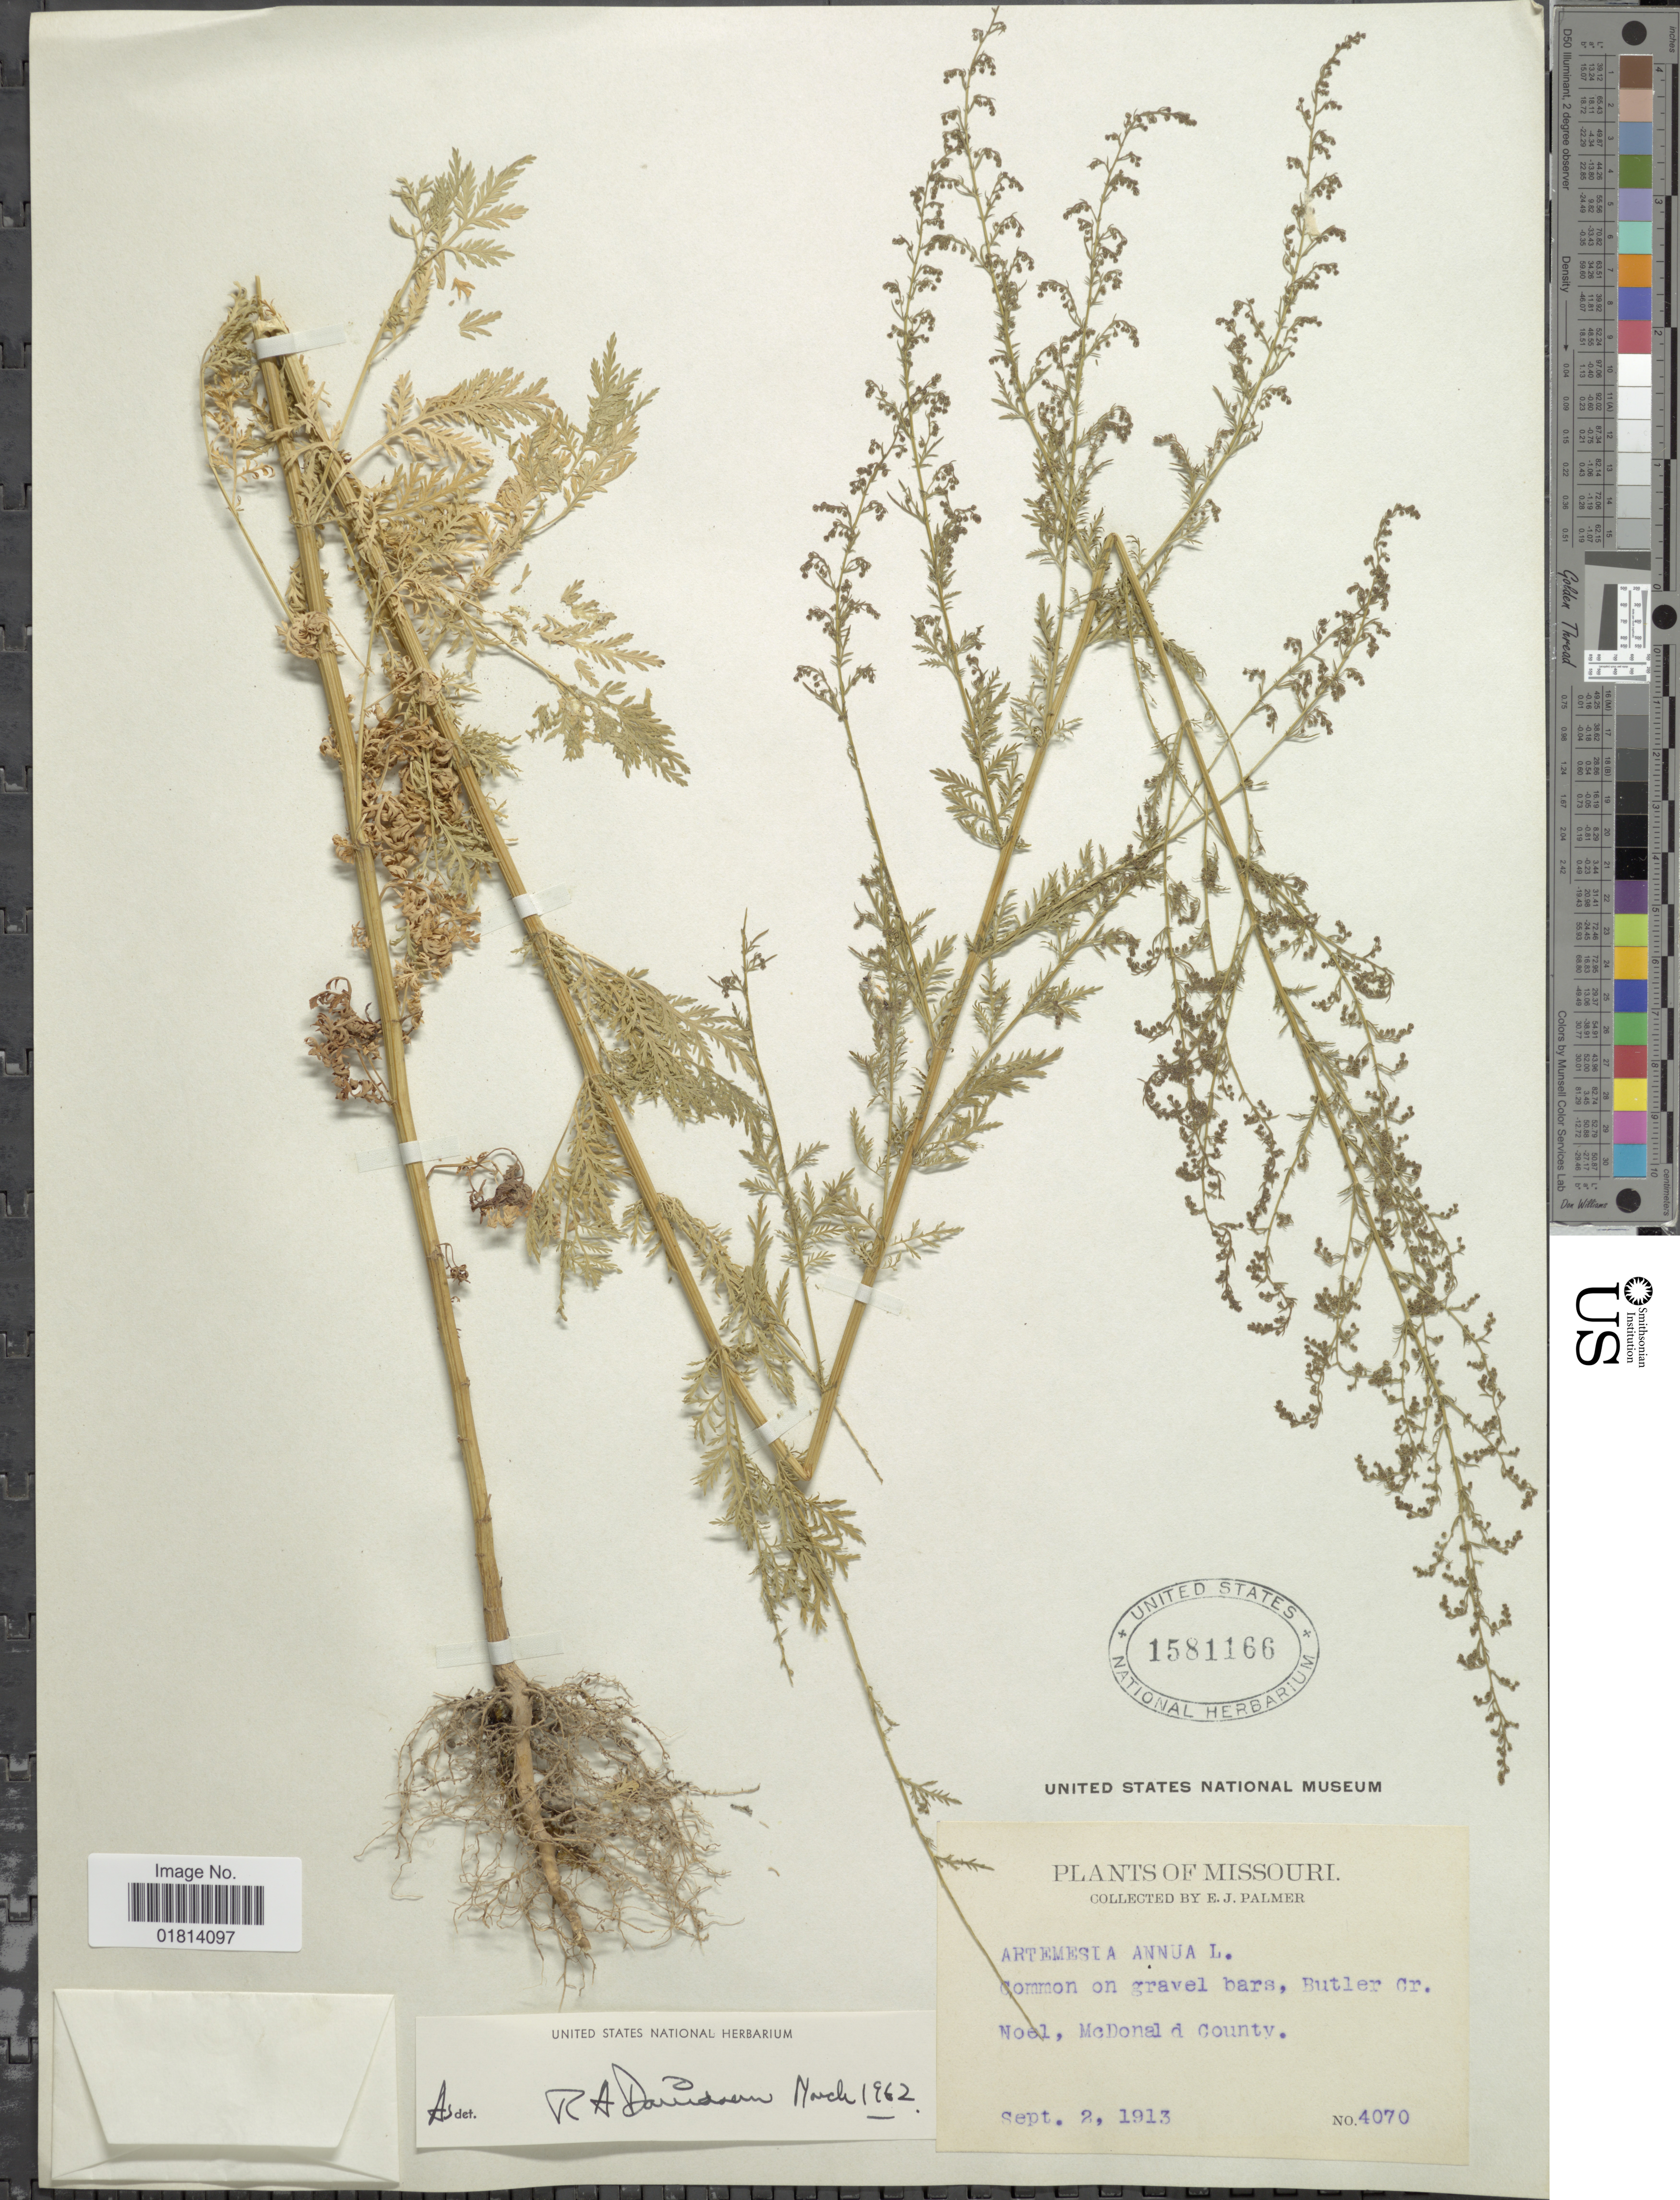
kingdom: Plantae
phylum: Tracheophyta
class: Magnoliopsida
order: Asterales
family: Asteraceae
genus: Artemisia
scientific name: Artemisia annua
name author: L.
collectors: E. J. Palmer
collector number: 4070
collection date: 1913-09-02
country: United States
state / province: Missouri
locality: Common on gravel bars, Butler Cr. Noel, McDonald County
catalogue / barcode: US 1581166